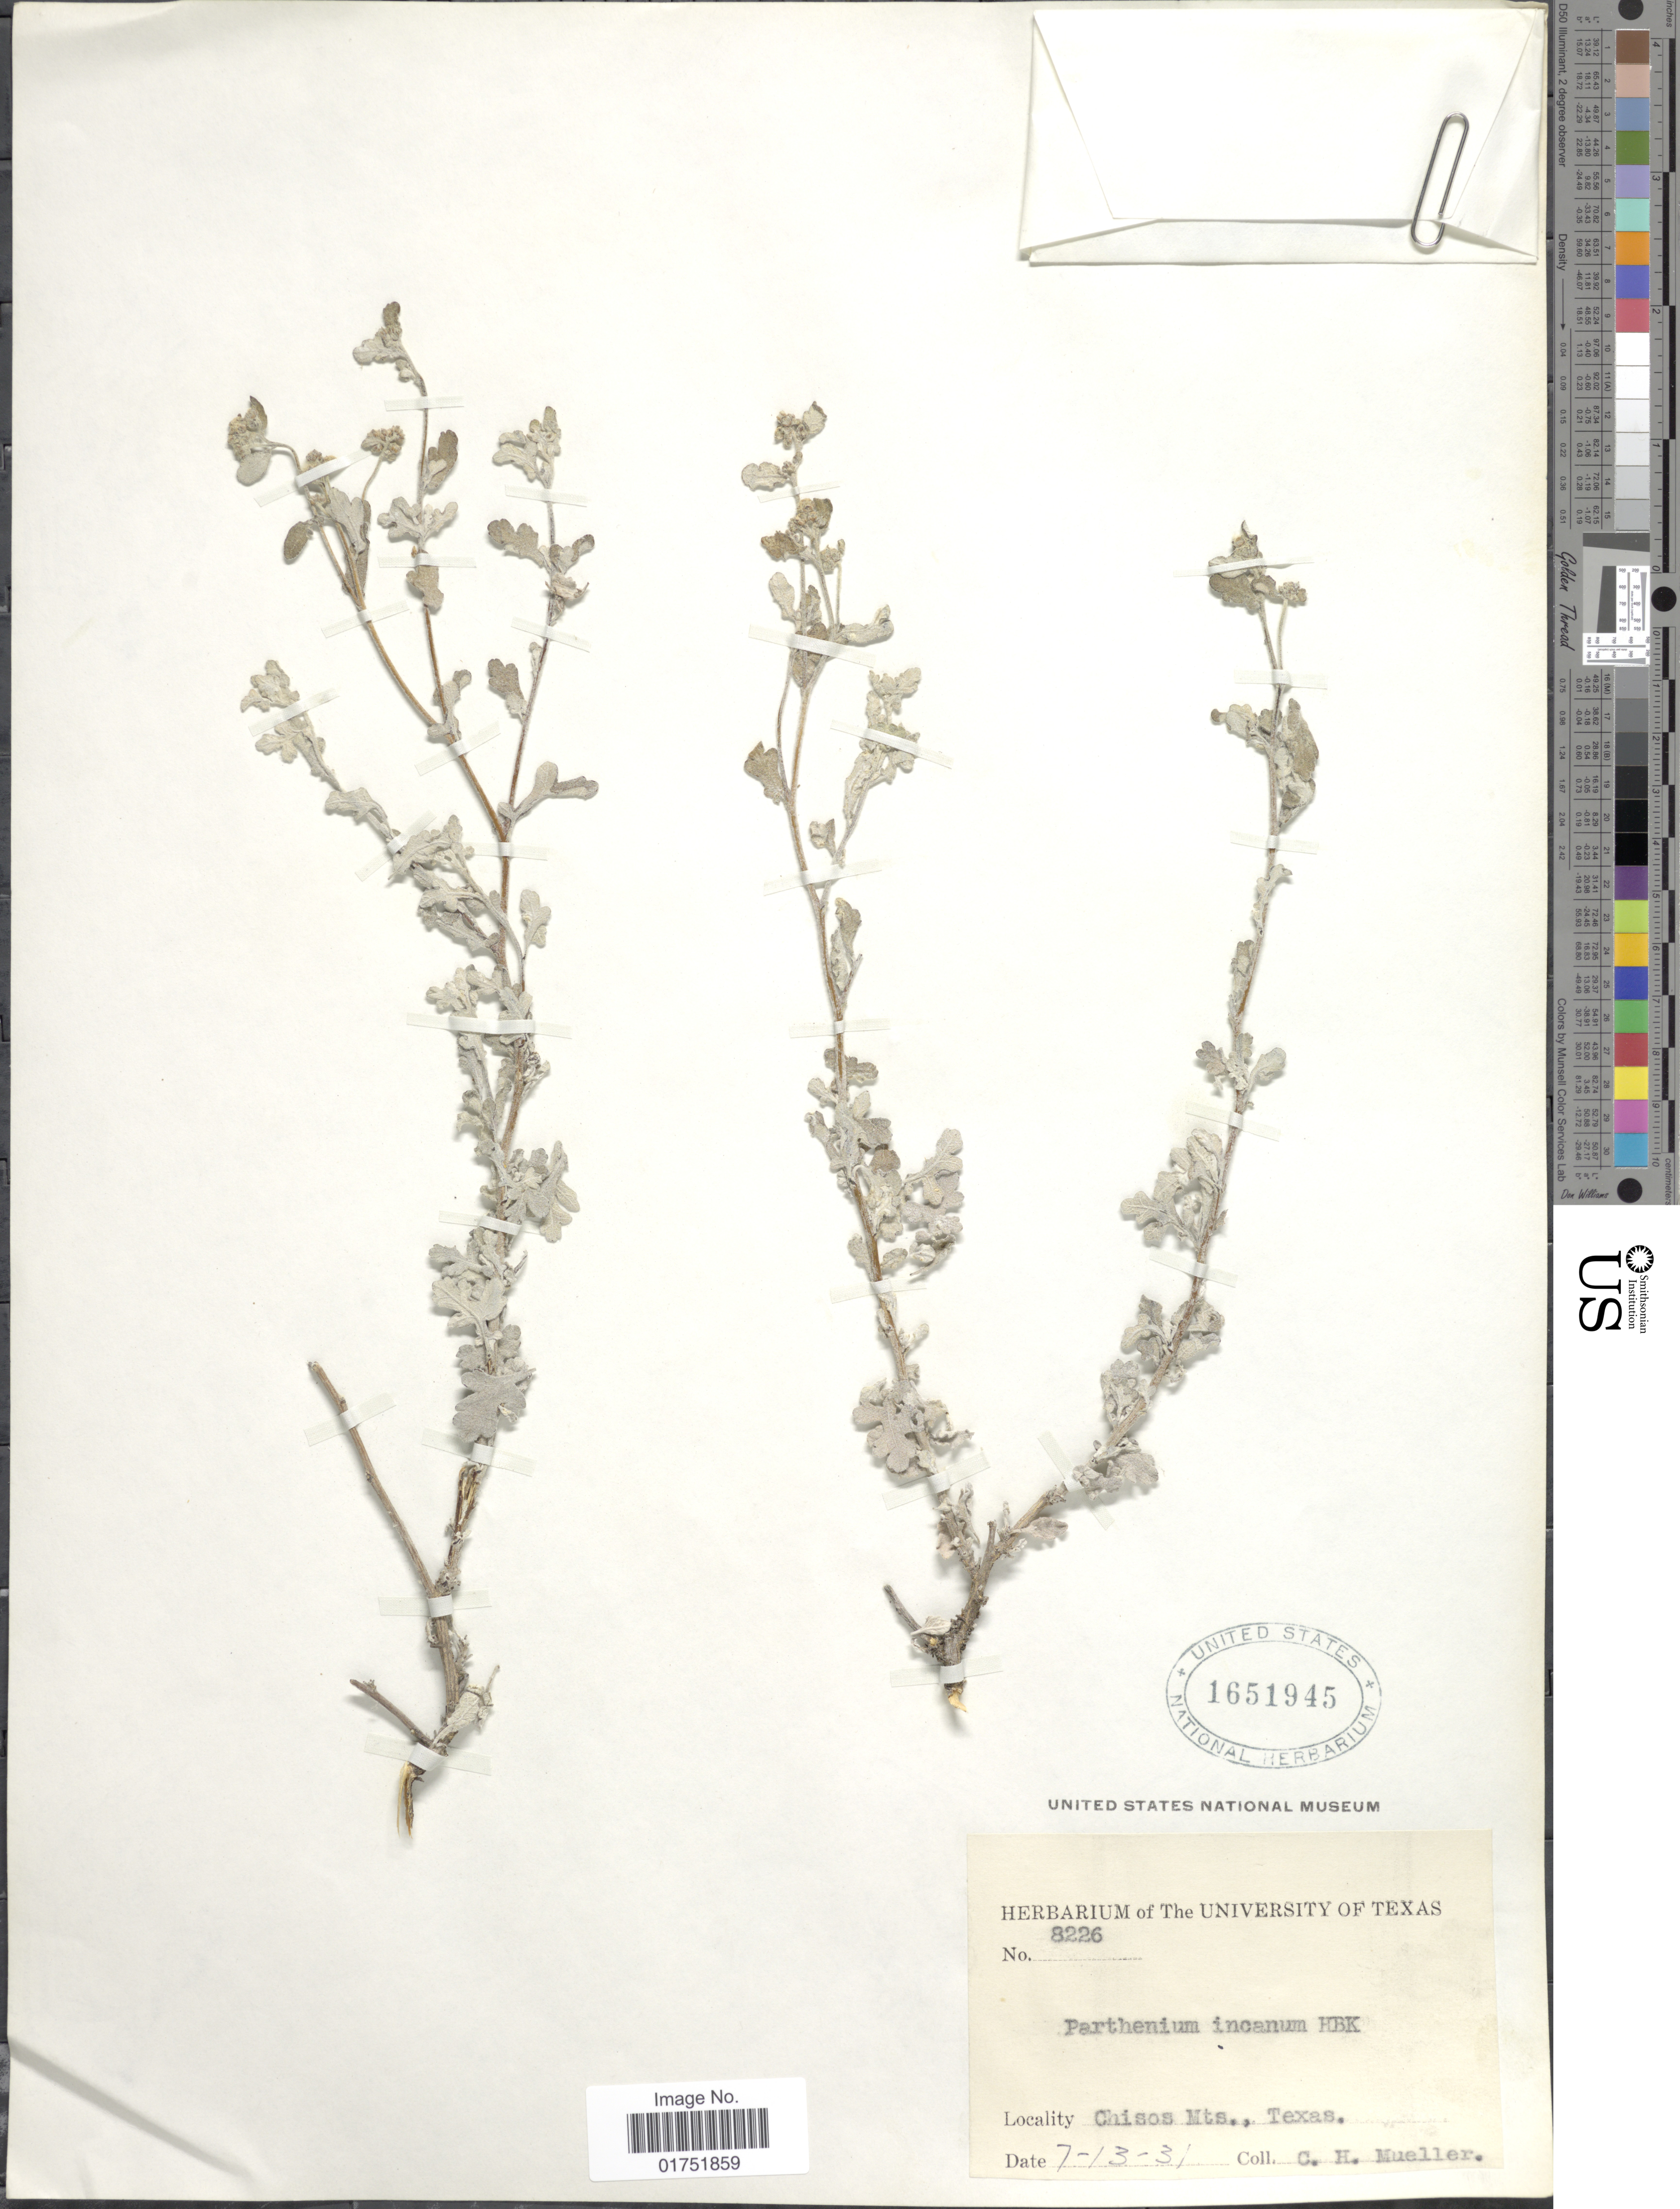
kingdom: Plantae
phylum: Tracheophyta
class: Magnoliopsida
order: Asterales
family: Asteraceae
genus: Parthenium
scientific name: Parthenium incanum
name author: Kunth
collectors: C. H. Mueller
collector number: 8226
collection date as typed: Transcribed d/m/y: 13/7/31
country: United States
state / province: Texas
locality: Chisos Mts.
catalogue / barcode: US 1651945